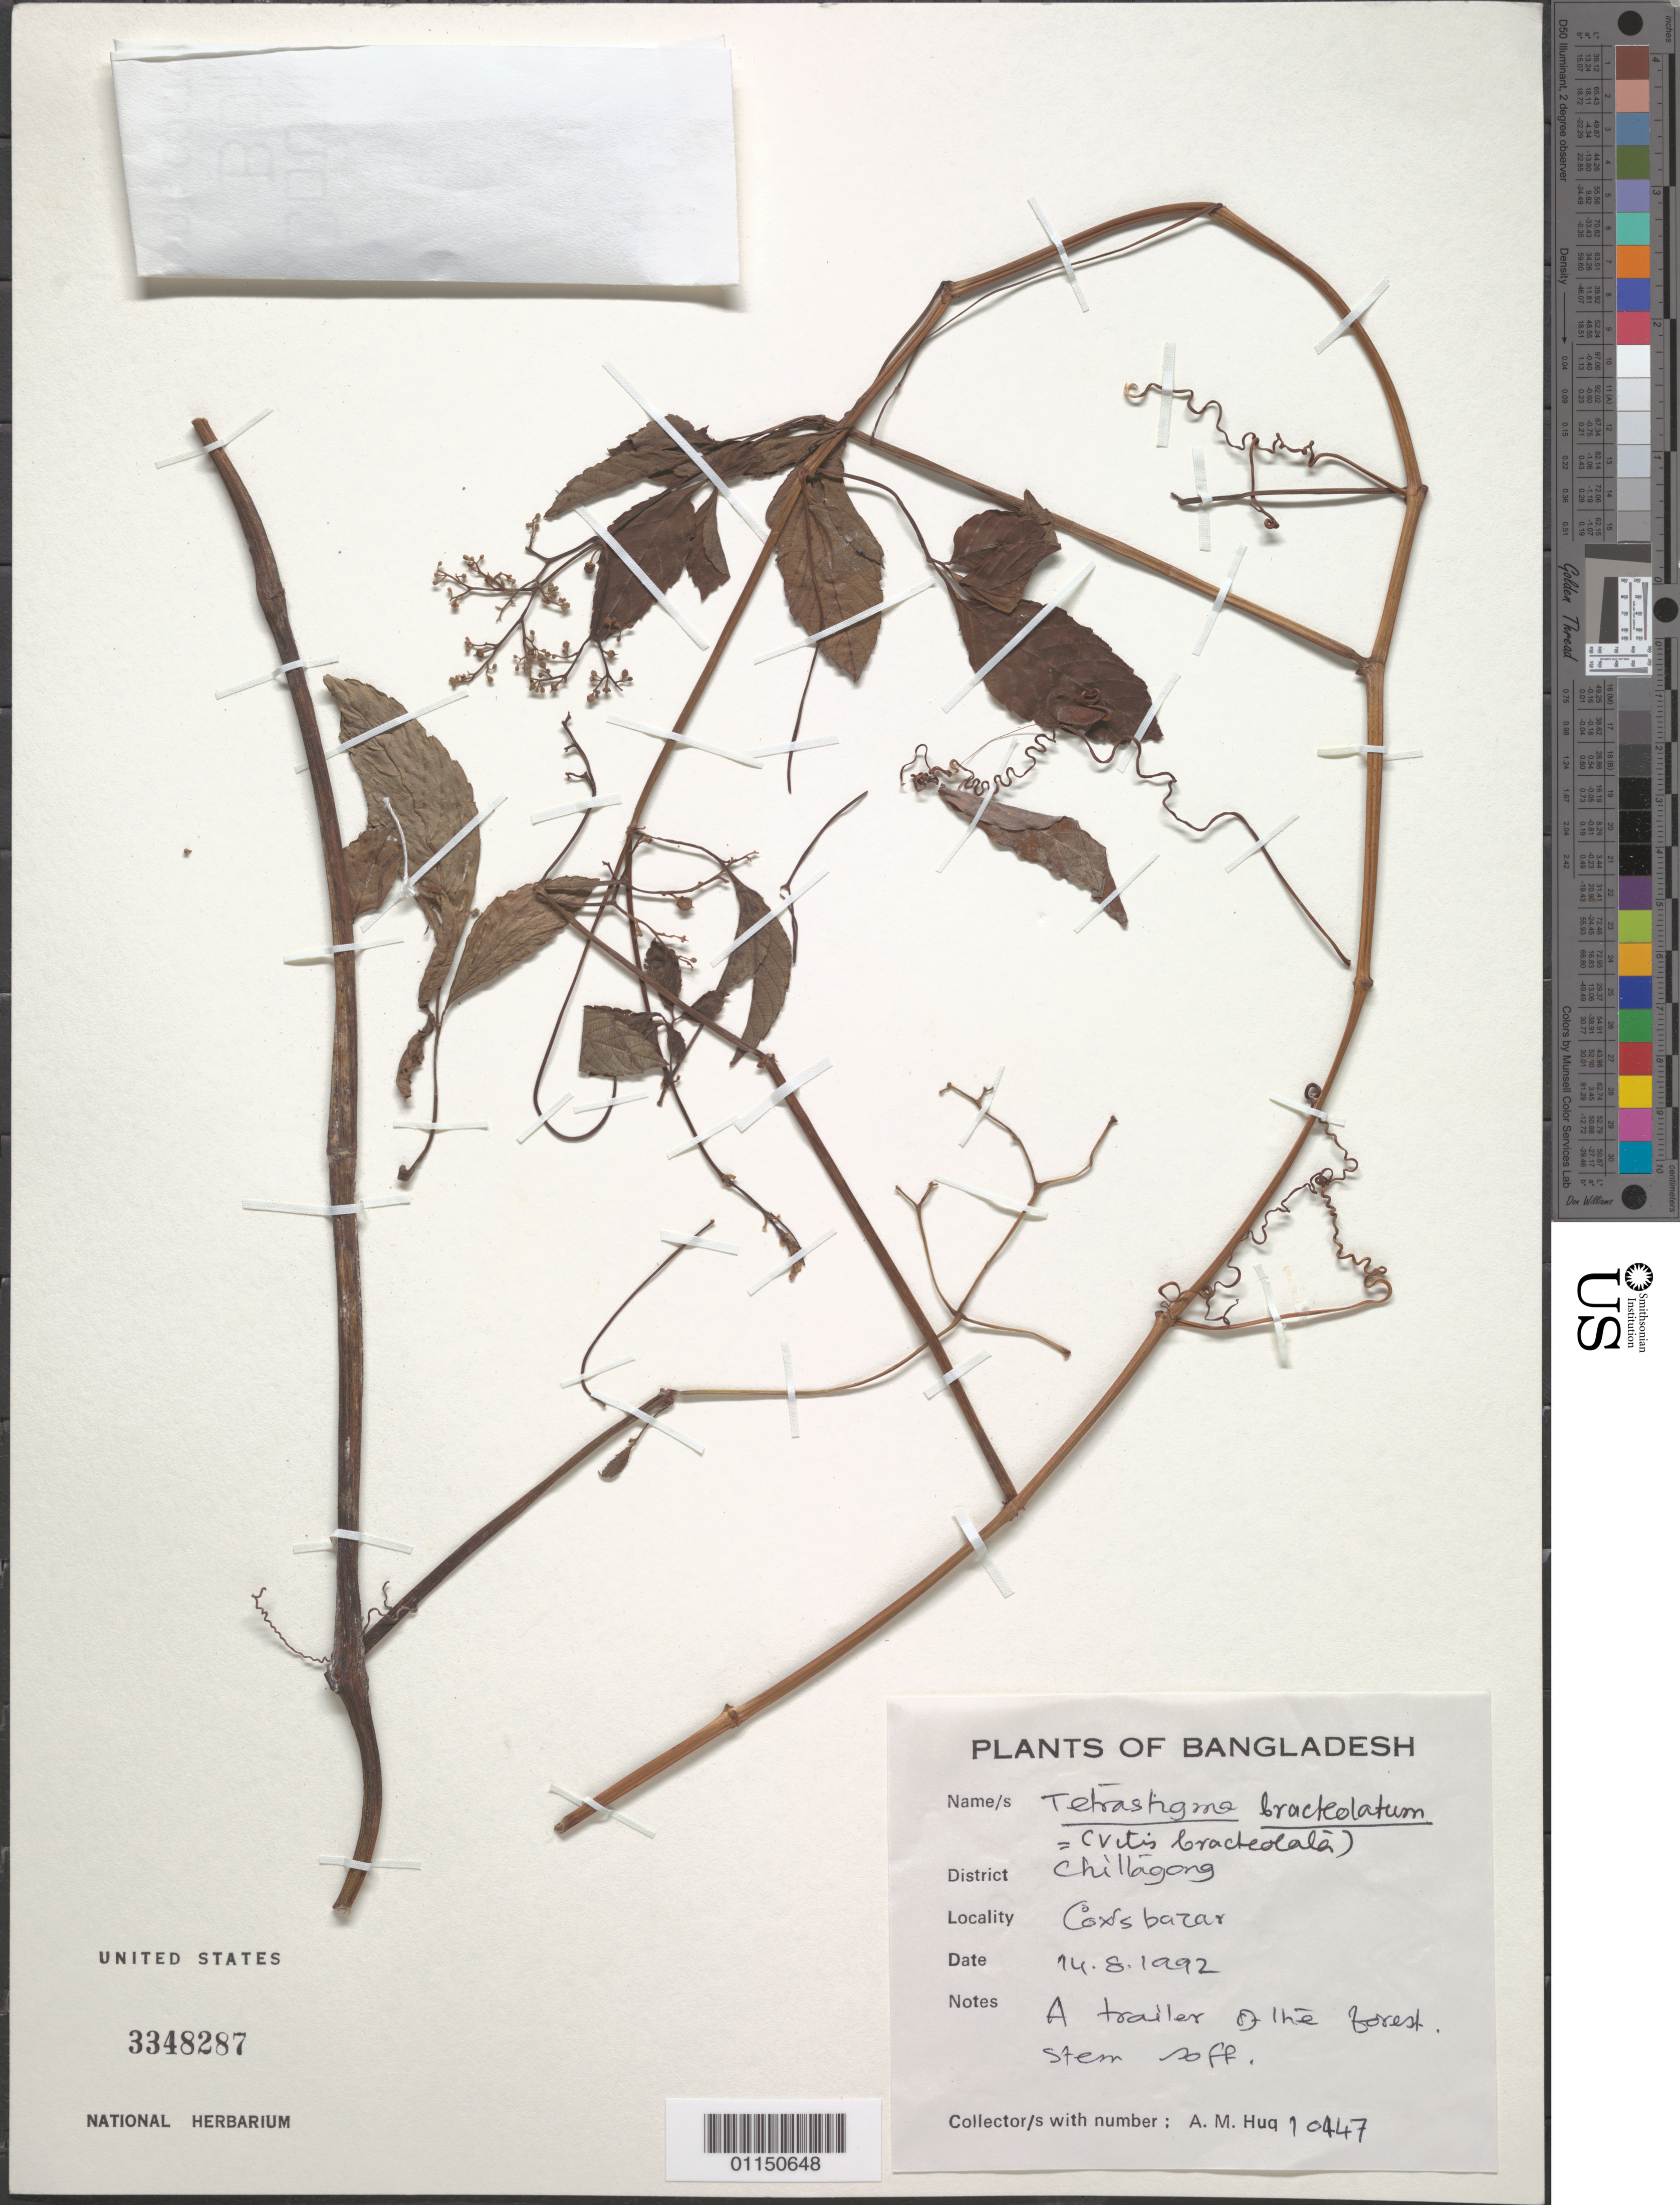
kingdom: Plantae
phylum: Tracheophyta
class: Magnoliopsida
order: Vitales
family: Vitaceae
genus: Tetrastigma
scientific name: Tetrastigma bracteolatum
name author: Planch.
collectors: A. M. Huq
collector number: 10447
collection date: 1992-08-14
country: Bangladesh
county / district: Chittagong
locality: Cox's Bazar.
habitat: A trailer of the forest.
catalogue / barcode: US 3348287